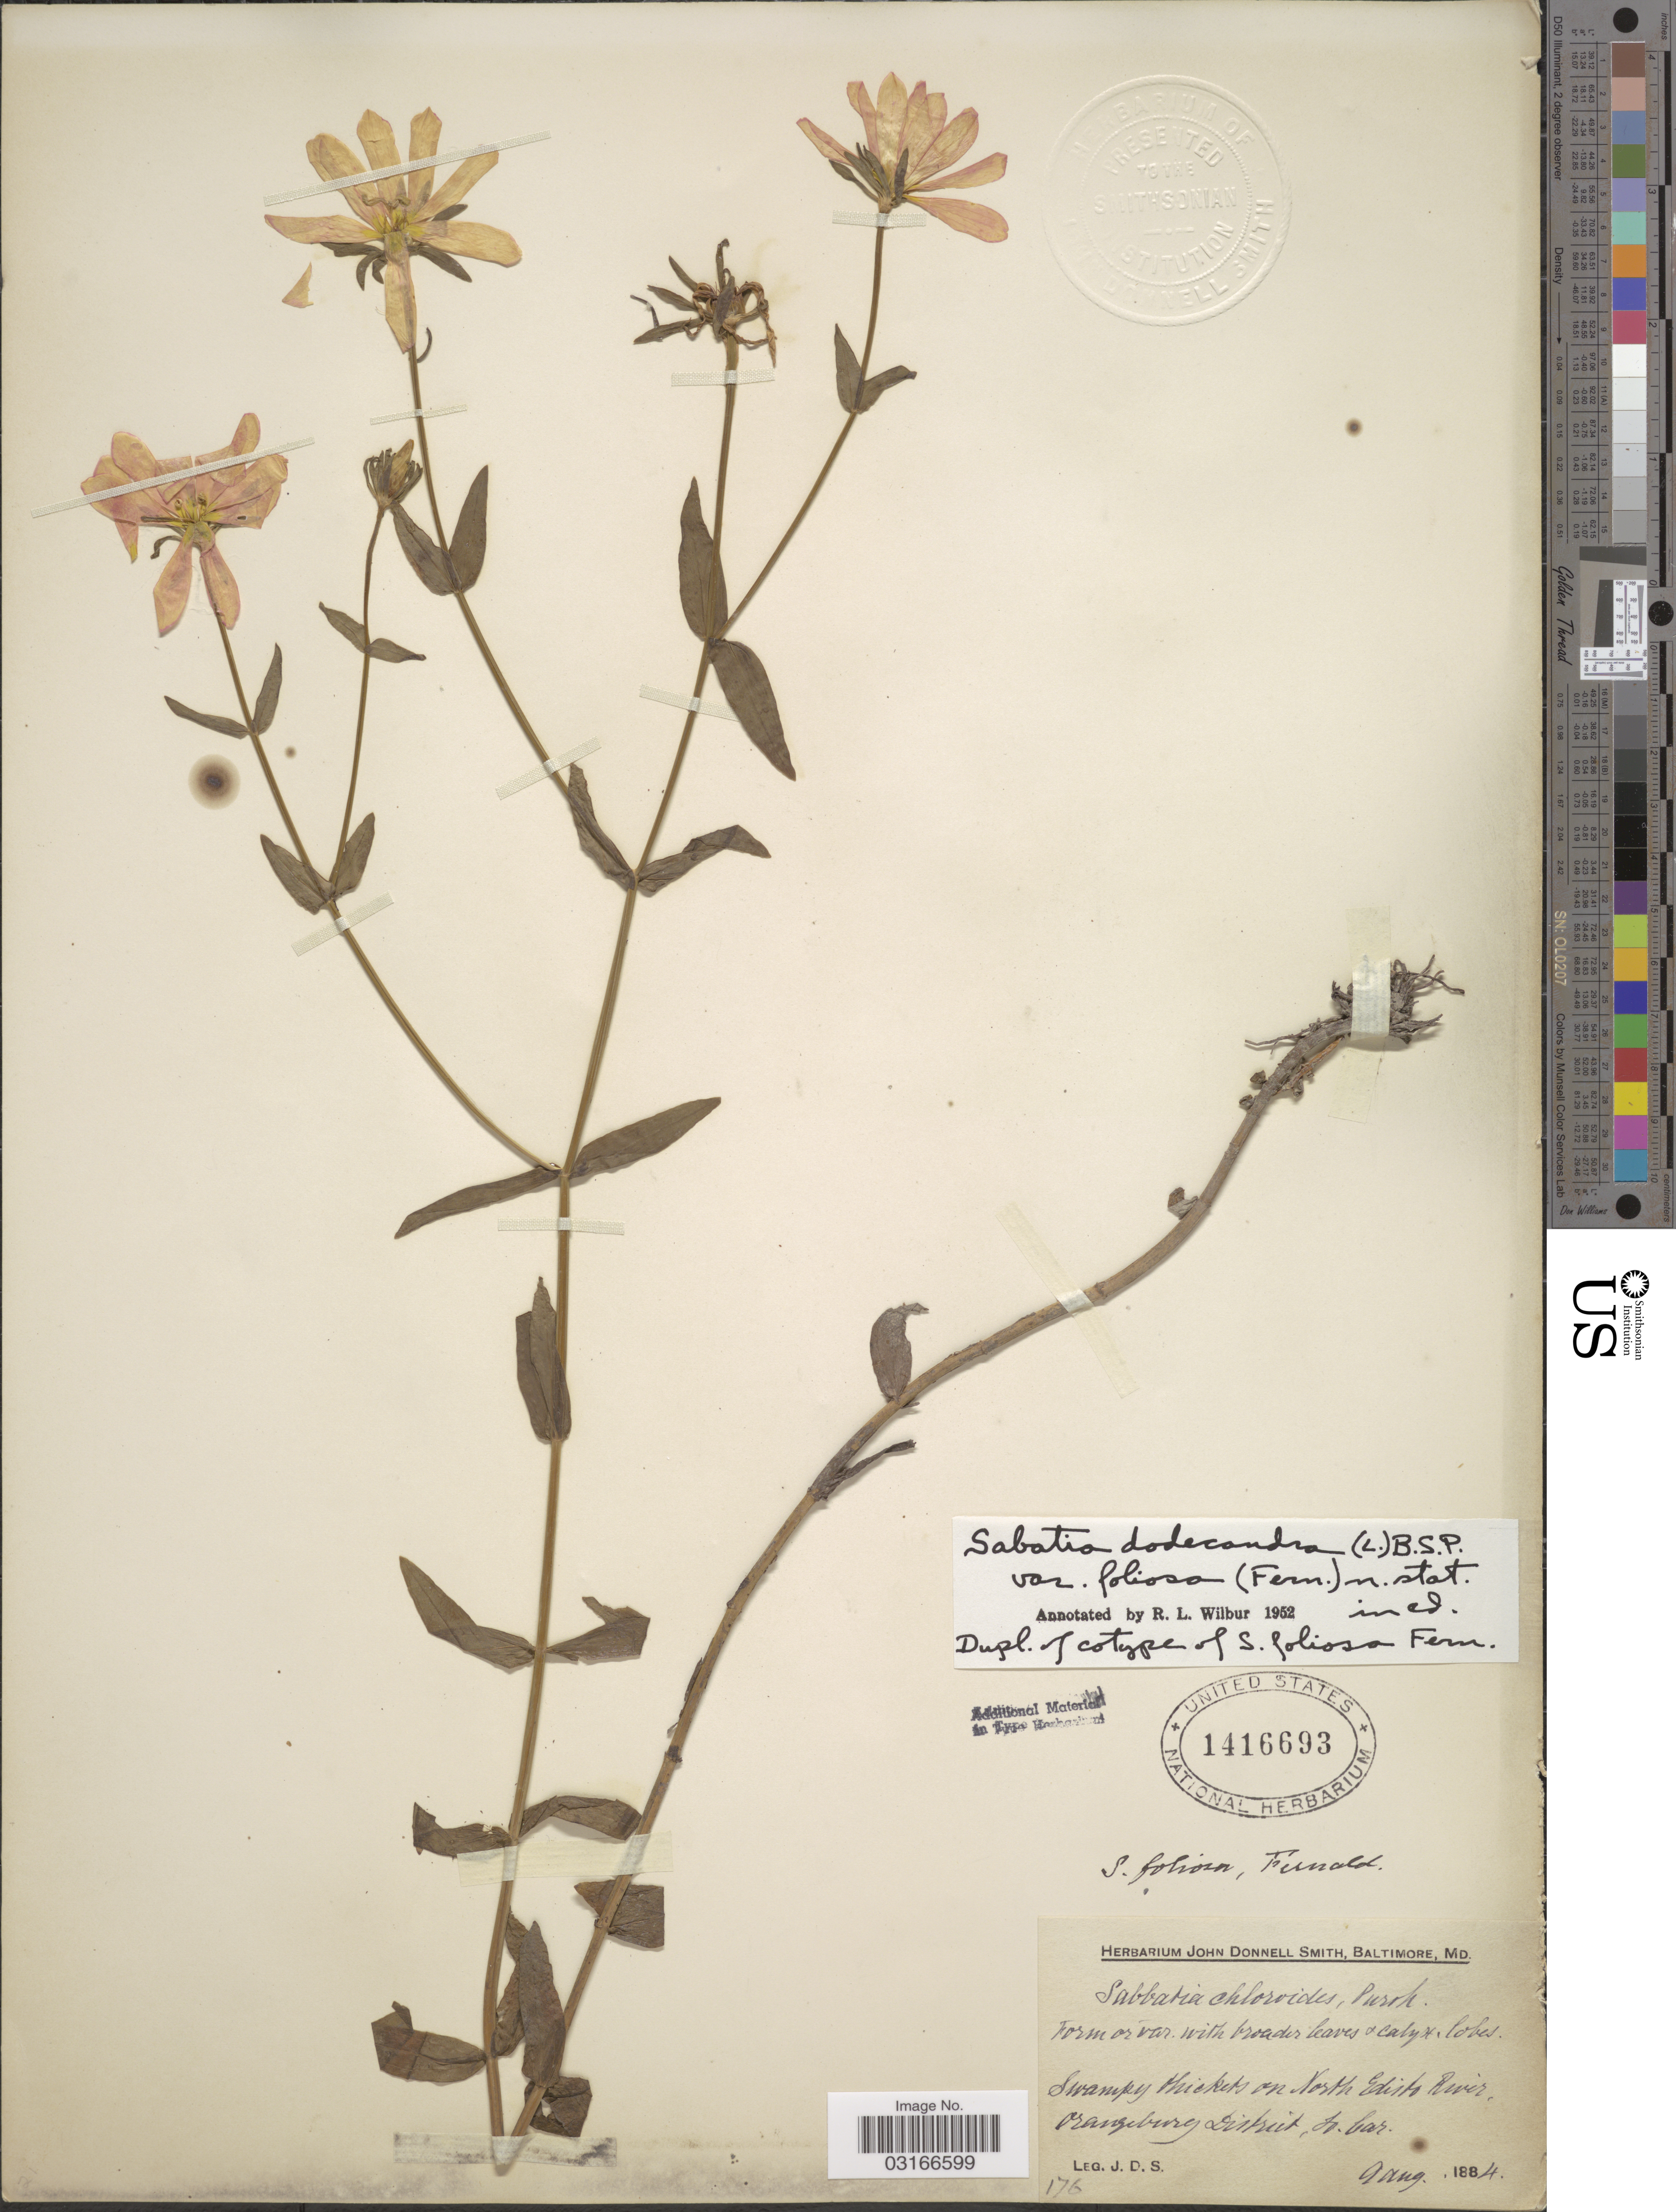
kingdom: Plantae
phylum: Tracheophyta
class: Magnoliopsida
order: Gentianales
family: Gentianaceae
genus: Sabatia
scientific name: Sabatia dodecandra var. dodecandra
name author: (L.) Britton et al.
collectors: J. Donnell Smith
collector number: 176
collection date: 1884-08-09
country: United States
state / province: South Carolina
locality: Swampy thickets on North Edisto River, Orangeburg District, So. Car.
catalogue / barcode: US 1416693